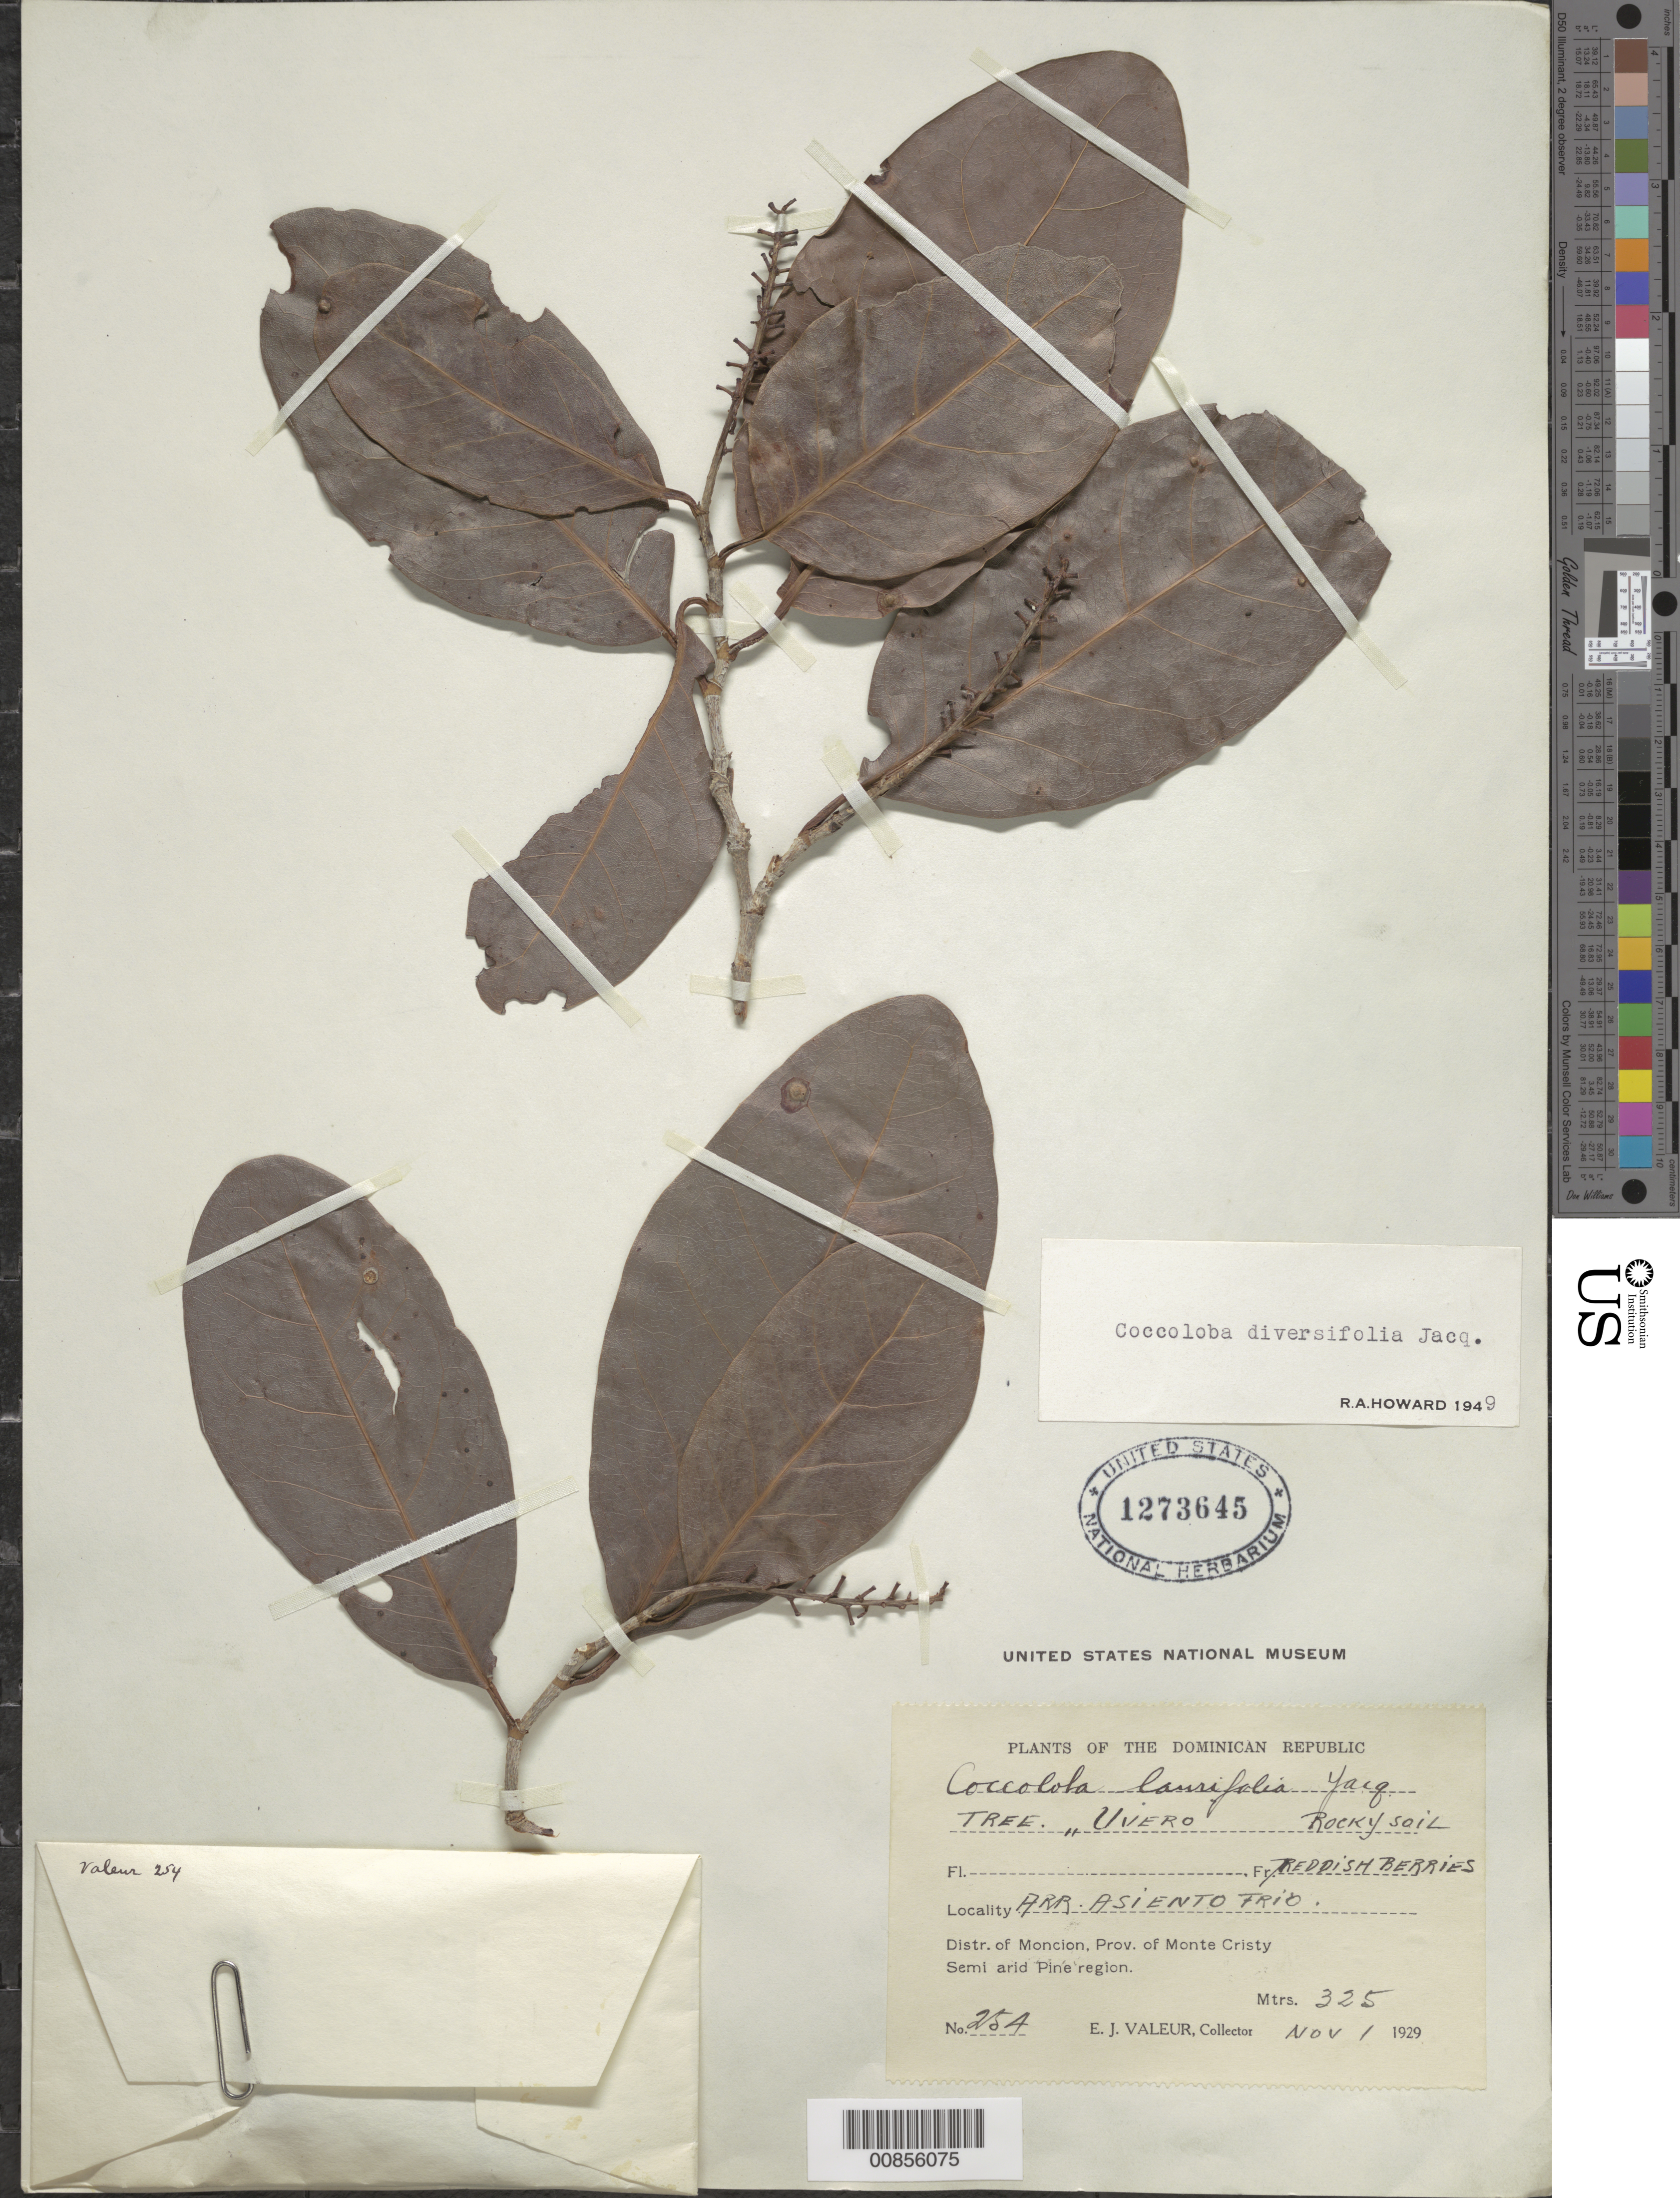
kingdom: Plantae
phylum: Tracheophyta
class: Magnoliopsida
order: Caryophyllales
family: Polygonaceae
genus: Coccoloba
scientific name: Coccoloba diversifolia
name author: Jacq.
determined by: Howard, R. A.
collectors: E. Valeur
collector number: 254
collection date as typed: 01 Nov 1929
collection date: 1929-11-01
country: Dominican Republic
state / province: Monte Cristi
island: Hispaniola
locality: Distr. of Monción. Arr. Asiento Frío.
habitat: Rocky soil. Semi arid Pine region.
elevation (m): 325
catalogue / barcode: US 1273645